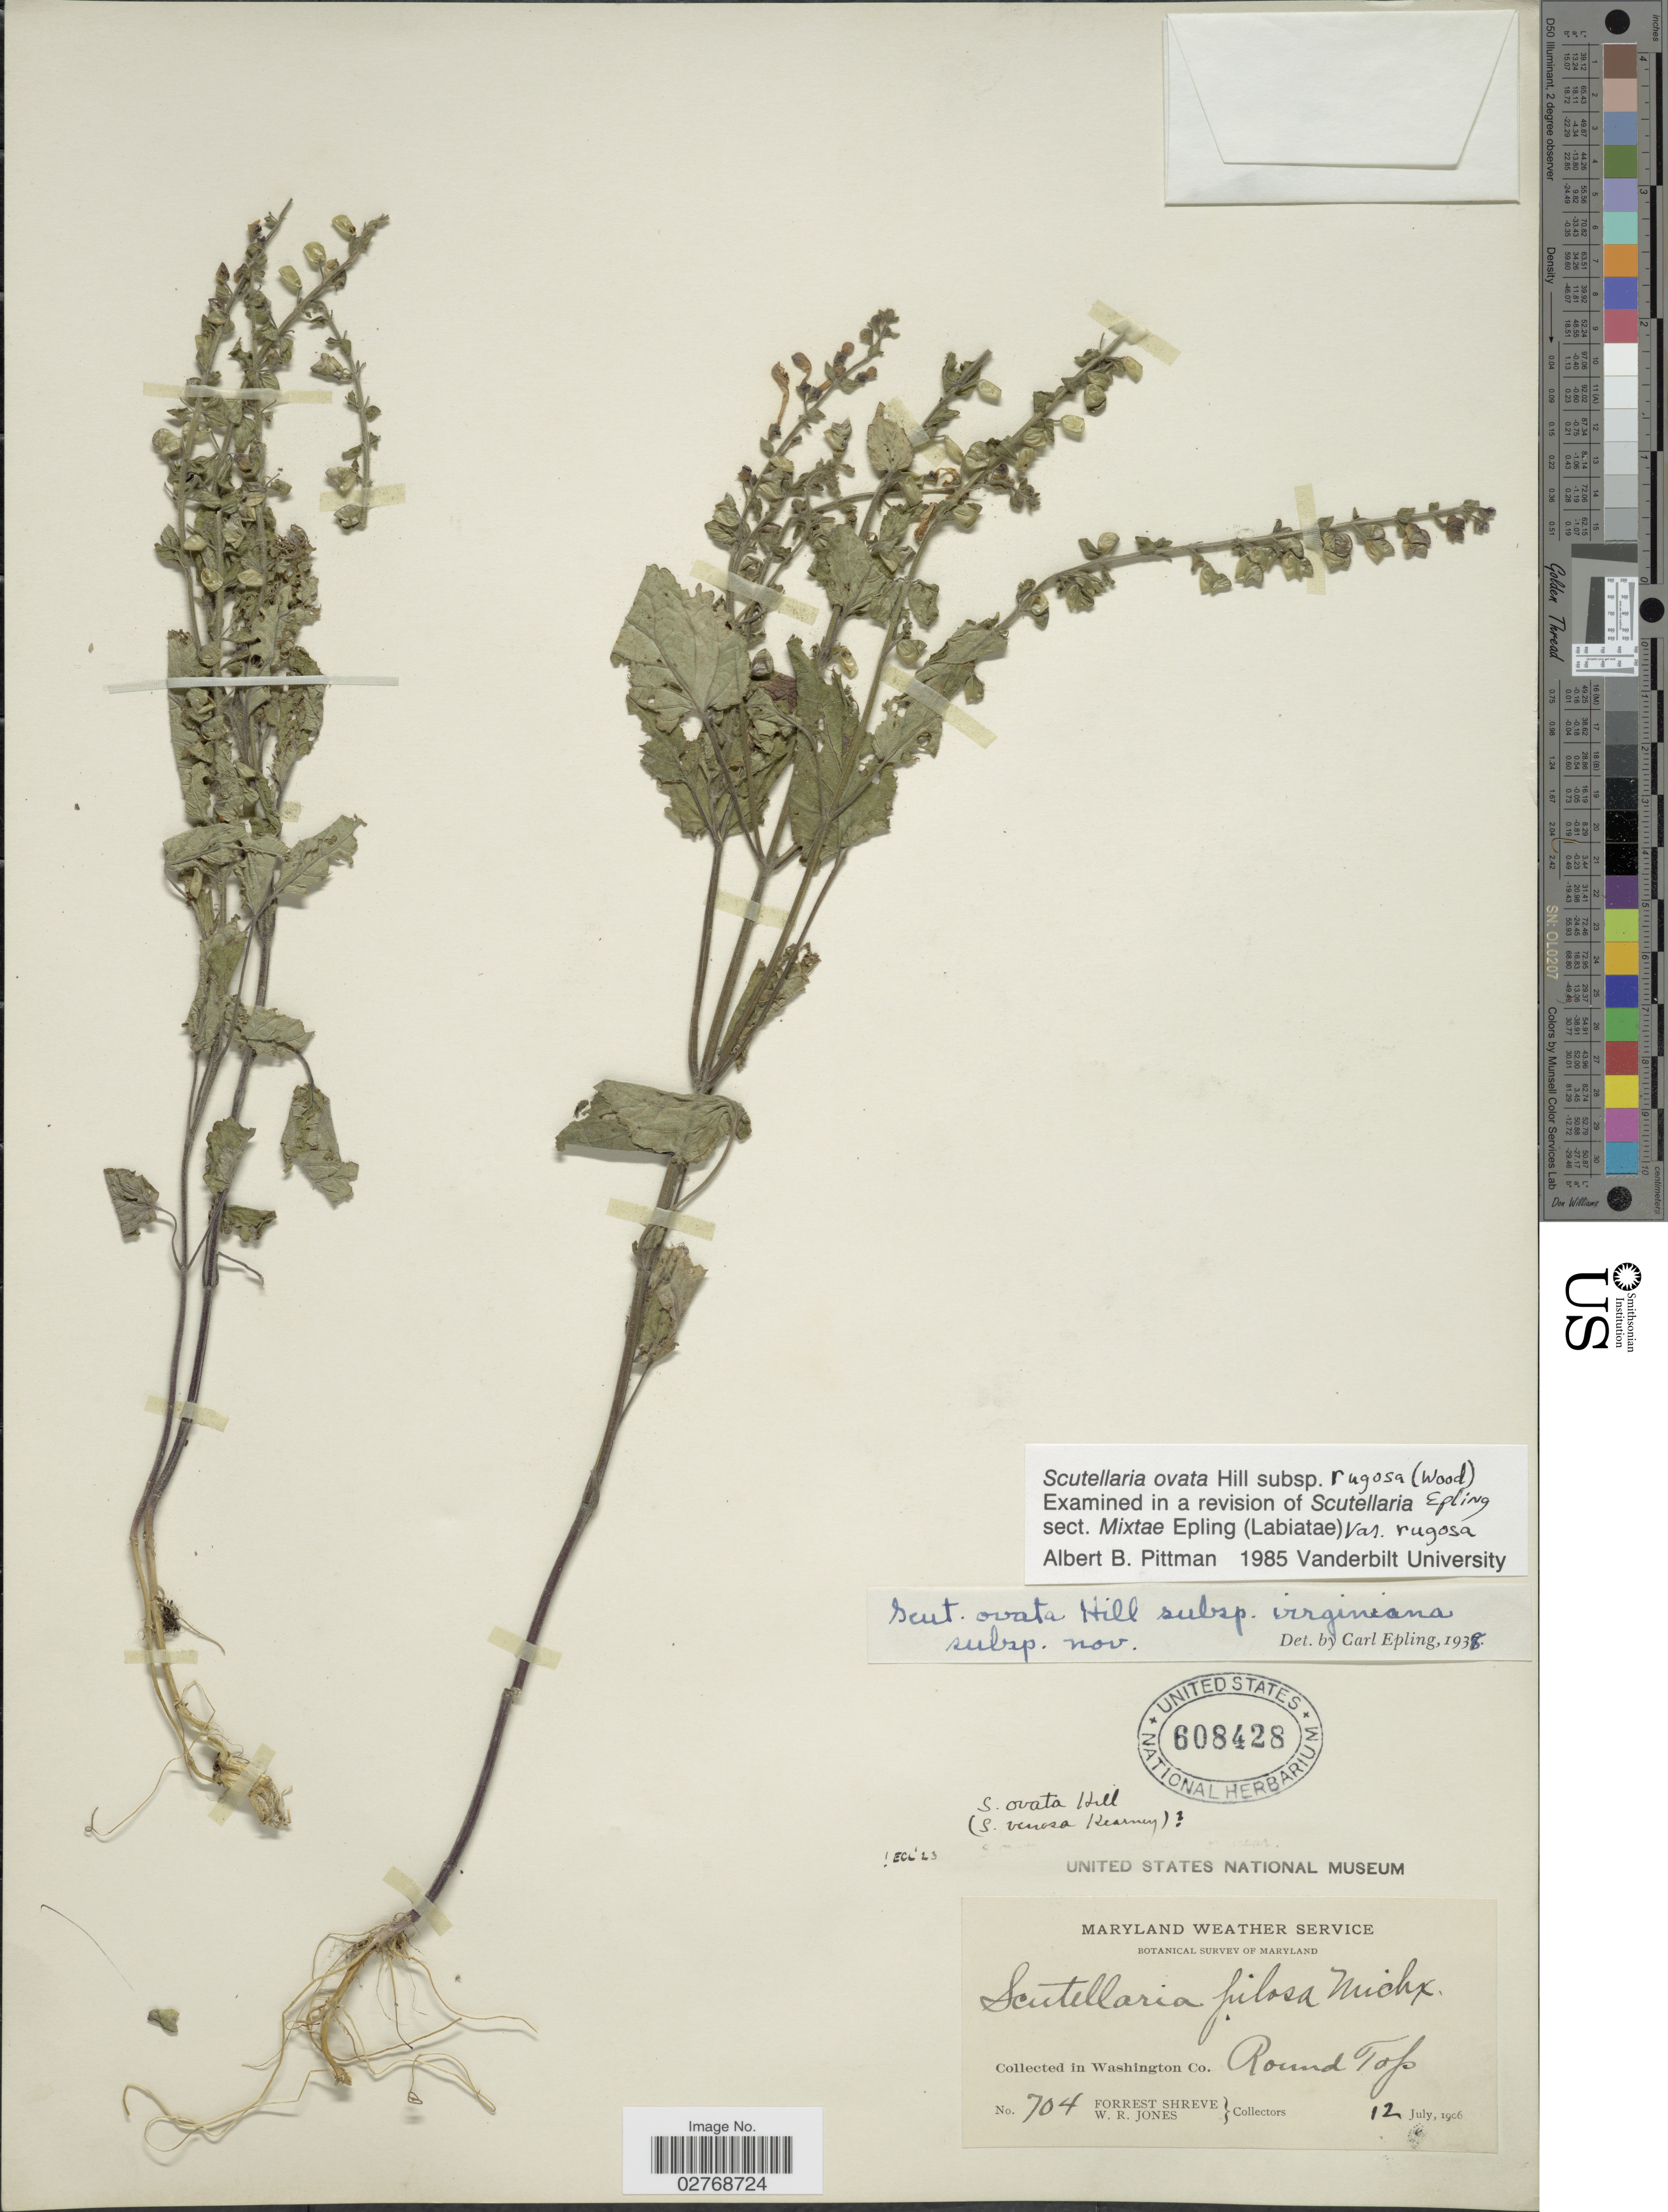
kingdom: Plantae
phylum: Tracheophyta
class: Magnoliopsida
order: Lamiales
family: Lamiaceae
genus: Scutellaria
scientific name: Scutellaria ovata subsp. rugosa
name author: (Alph. Wood) Epling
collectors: F. Shreve & W. R. Jones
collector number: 704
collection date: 1906-07-12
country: United States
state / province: Maryland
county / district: Washington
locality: Washington Co. Round Top.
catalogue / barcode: US 608428